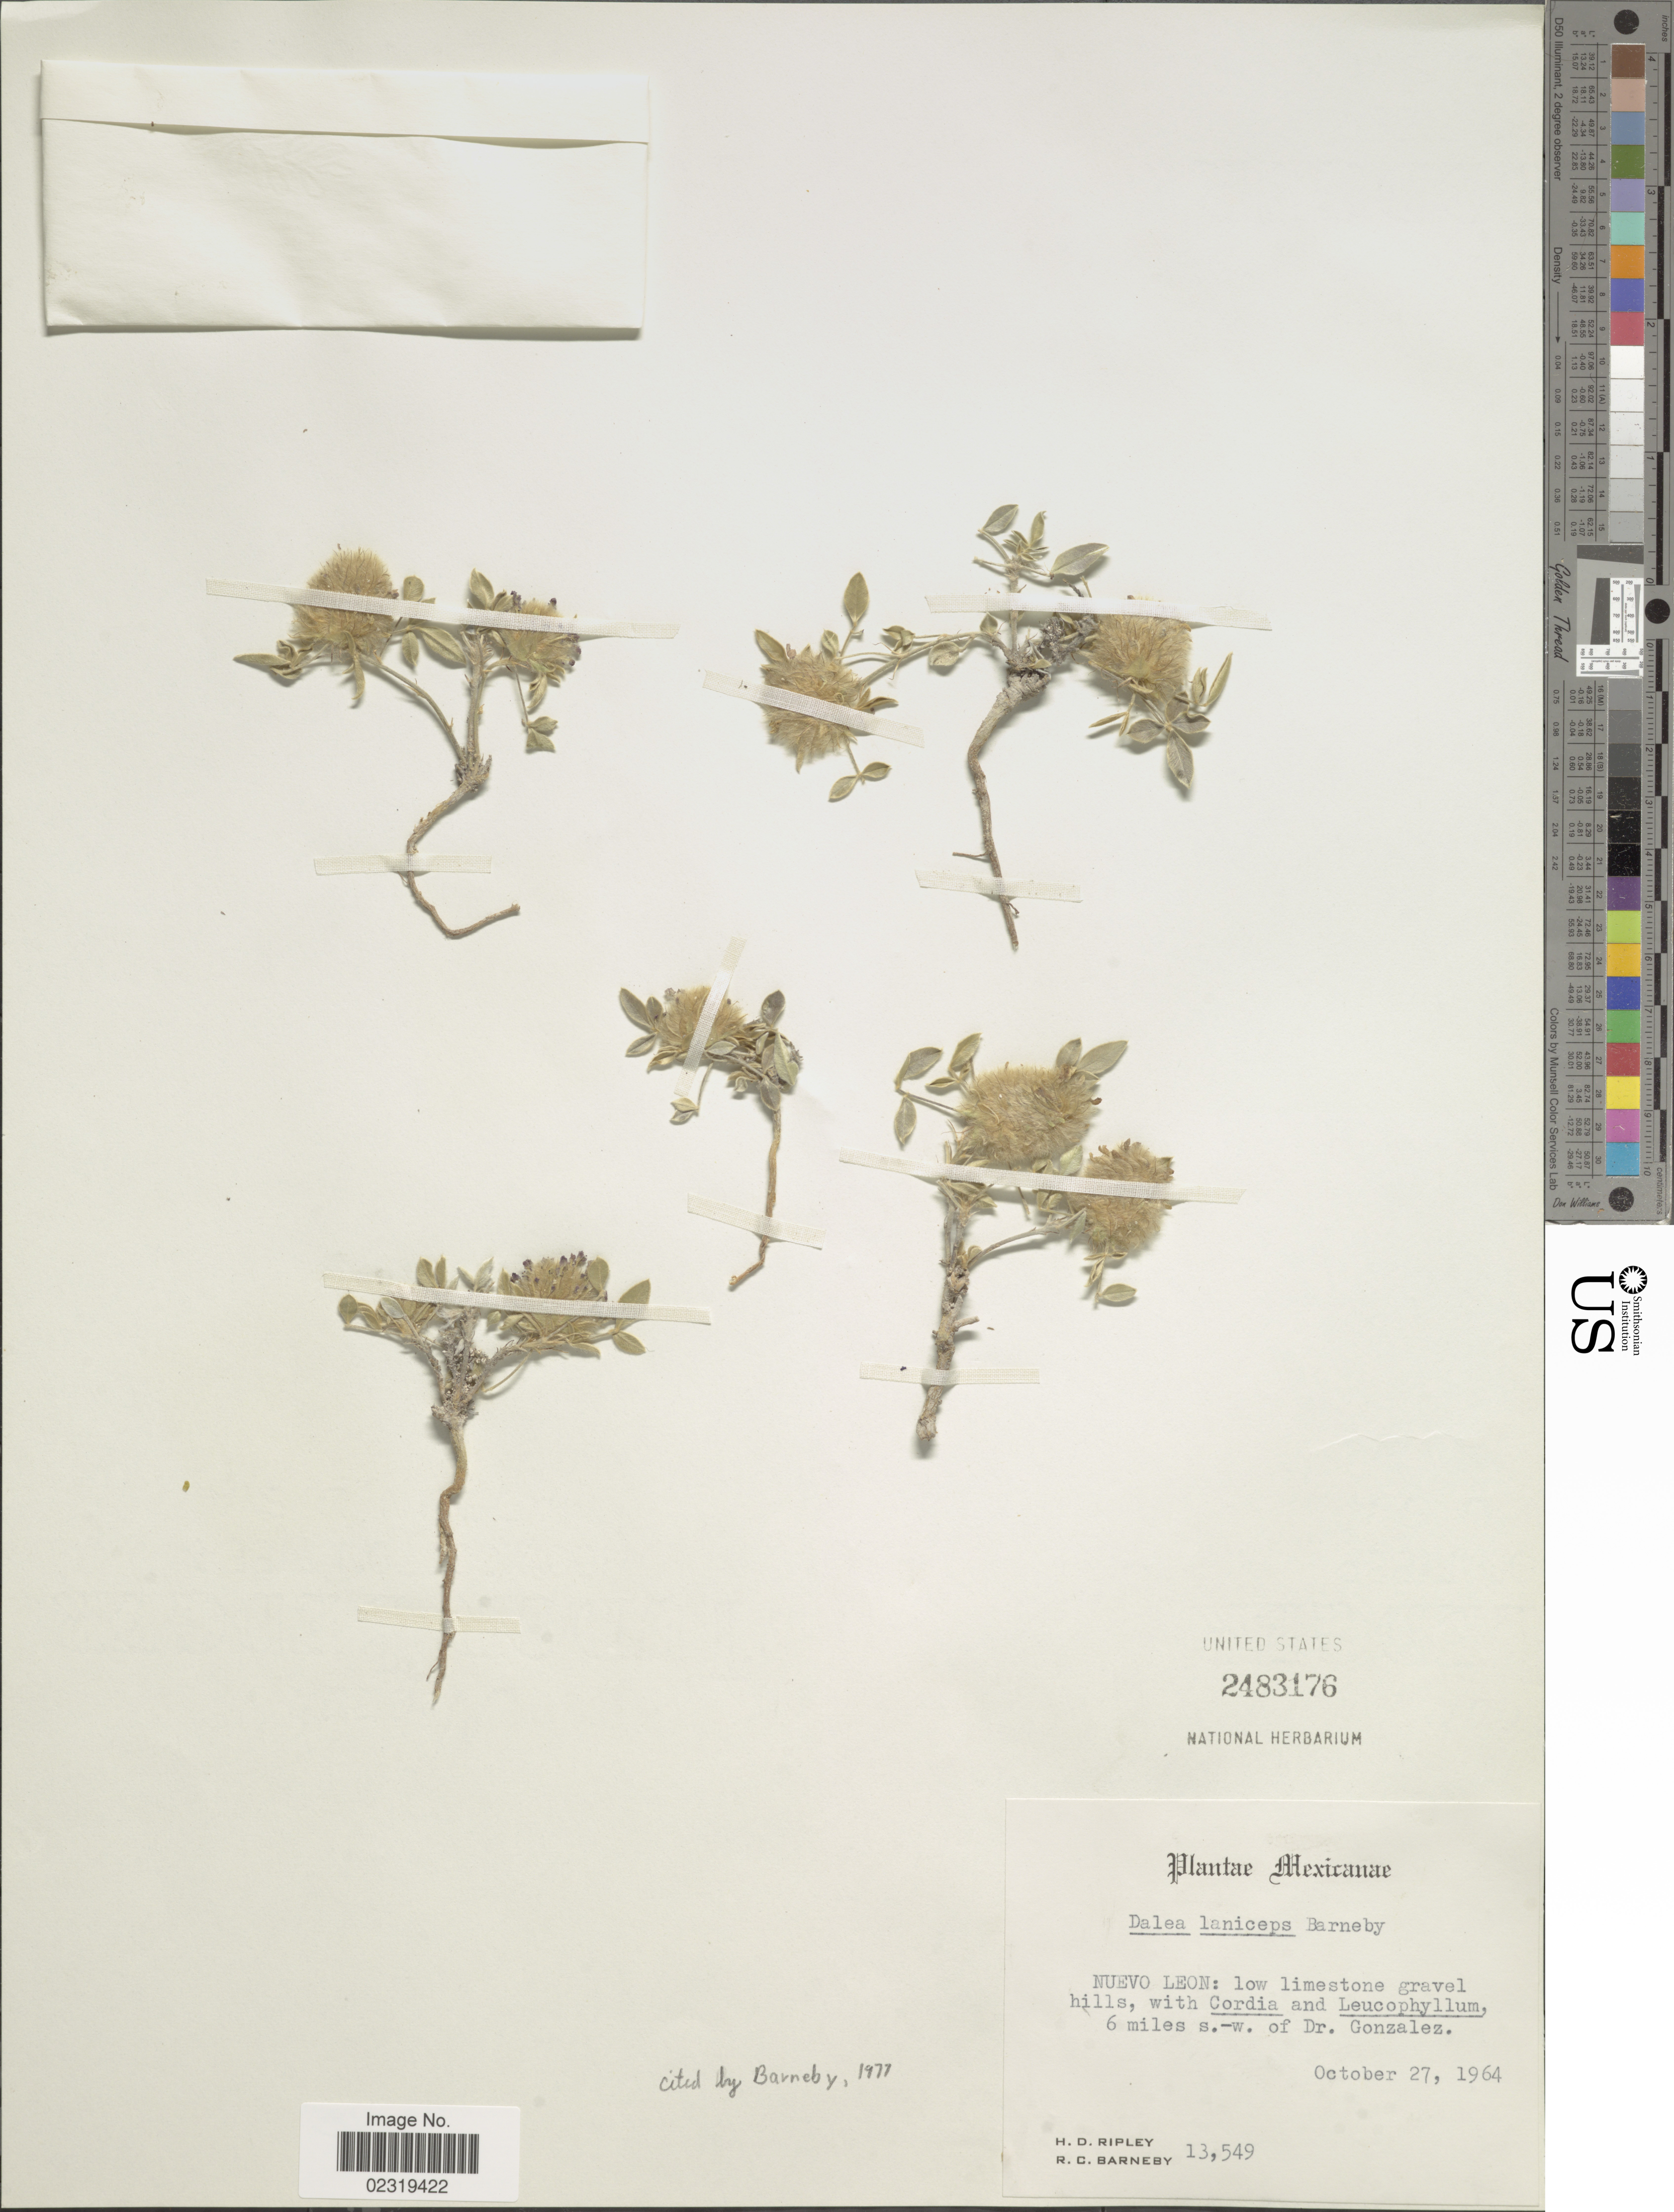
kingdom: Plantae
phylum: Tracheophyta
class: Magnoliopsida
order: Fabales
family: Fabaceae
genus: Dalea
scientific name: Dalea laniceps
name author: Barneby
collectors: H. Ripley & R. C. Barneby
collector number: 13549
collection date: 1964-10-27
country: Mexico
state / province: Nuevo León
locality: Low limestone gravel hills, 6 miles s.-w. of Dr Gonzalez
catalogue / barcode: US 2483176